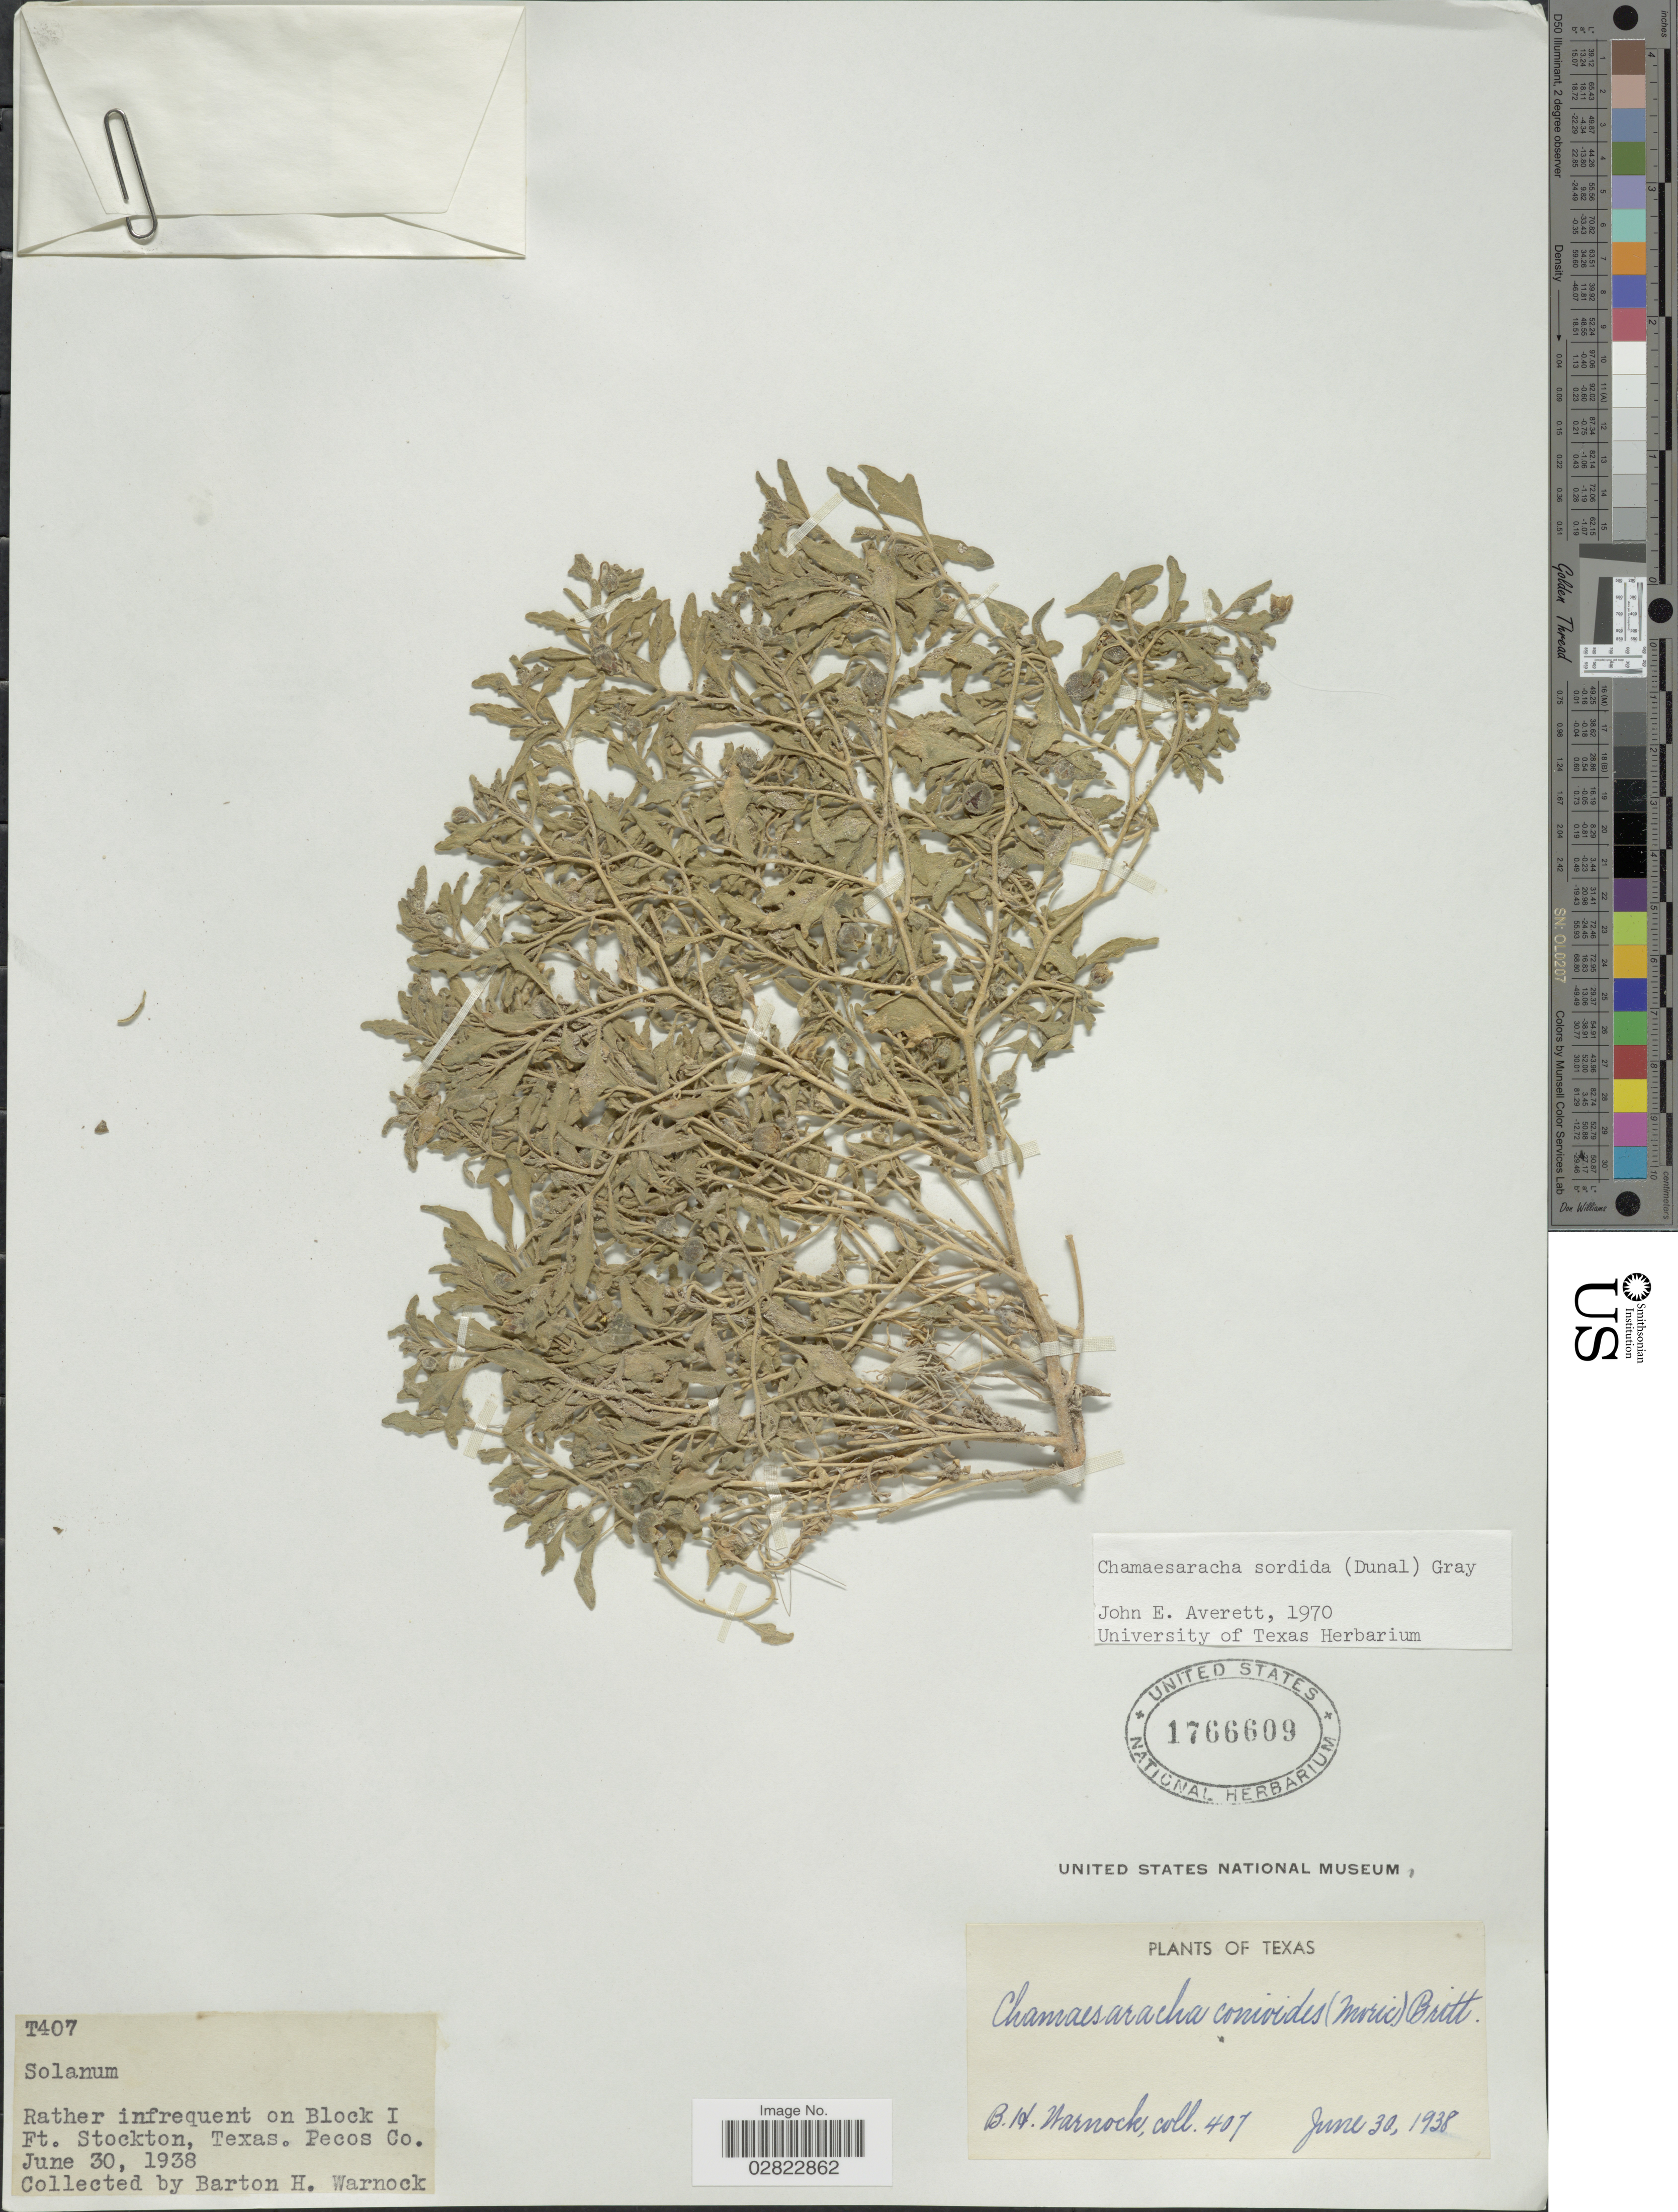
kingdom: Plantae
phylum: Tracheophyta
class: Magnoliopsida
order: Solanales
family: Solanaceae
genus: Chamaesaracha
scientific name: Chamaesaracha sordida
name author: (Dunal) S.F. Gray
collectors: B. H. Warnock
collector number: T407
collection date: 1938-06-30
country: United States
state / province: Texas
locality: Rather infrequent on Block I Ft. Stockton, Pecos Co.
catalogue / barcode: US 1766609